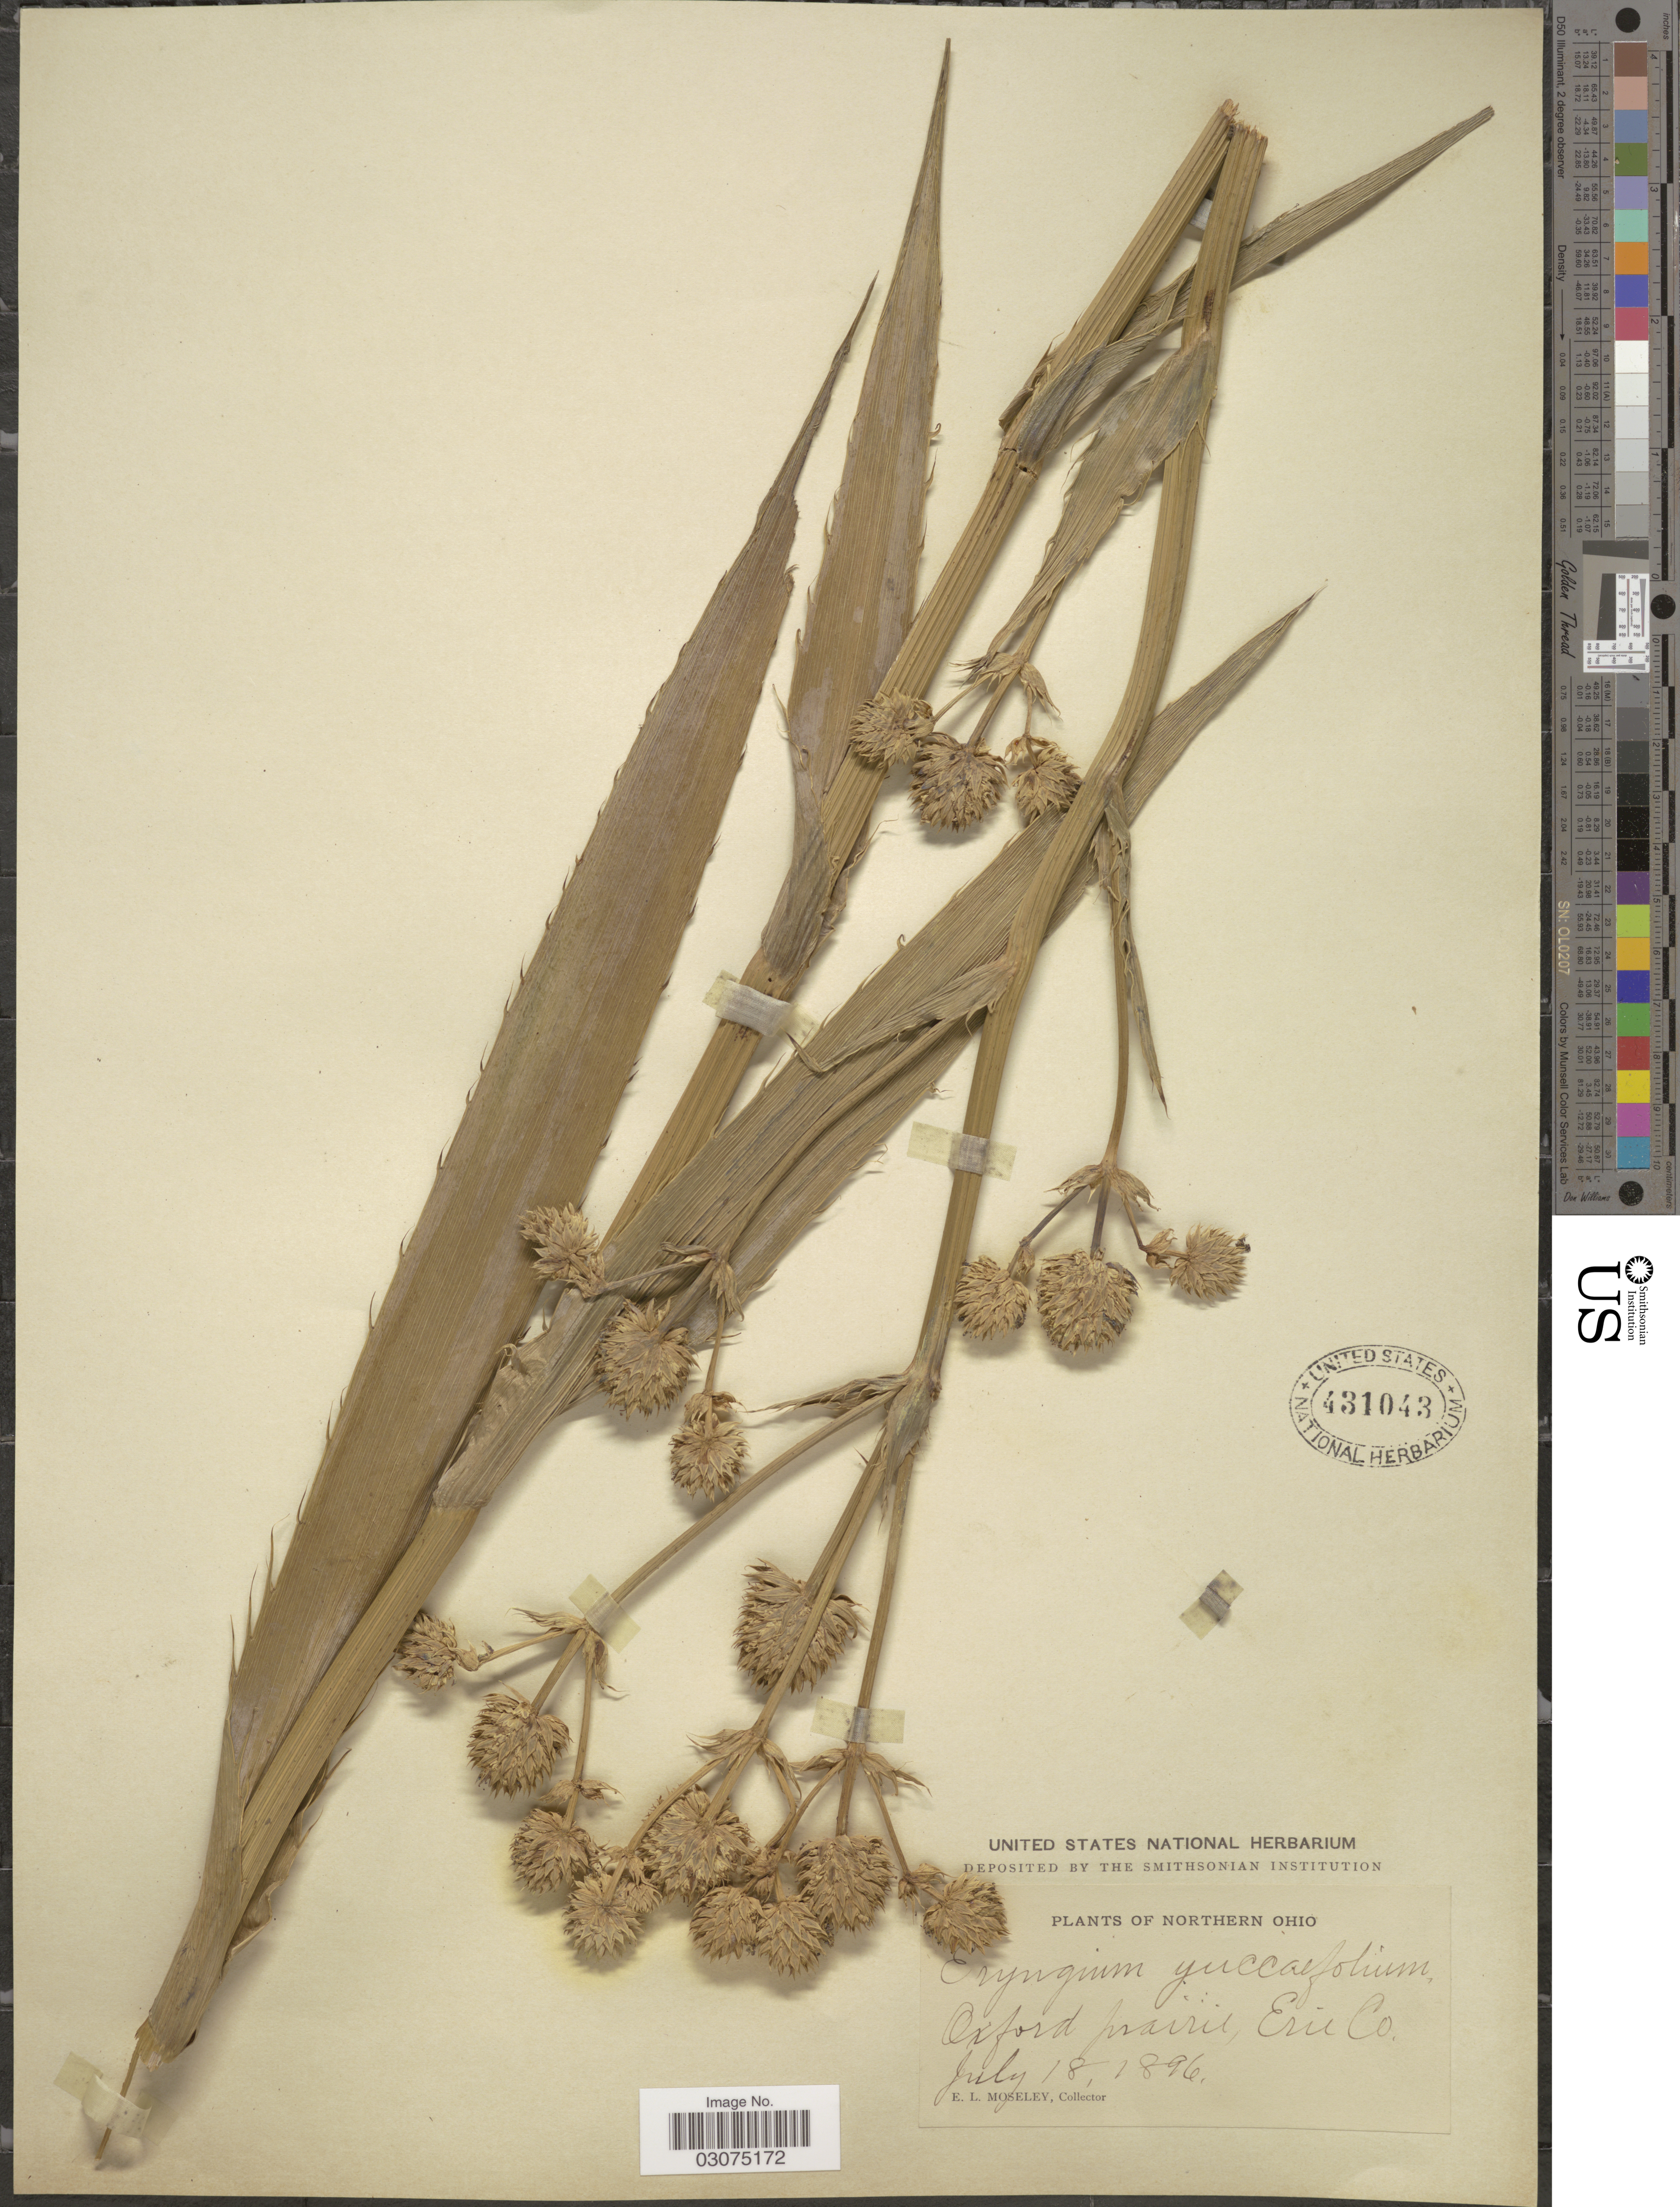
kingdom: Plantae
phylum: Tracheophyta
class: Magnoliopsida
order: Apiales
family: Apiaceae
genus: Eryngium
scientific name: Eryngium yuccifolium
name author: Michx.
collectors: E. Moseley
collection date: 1896-07-18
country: United States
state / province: Ohio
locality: Northern Ohio. Oxford prairie, Erie Co.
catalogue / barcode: US 431043